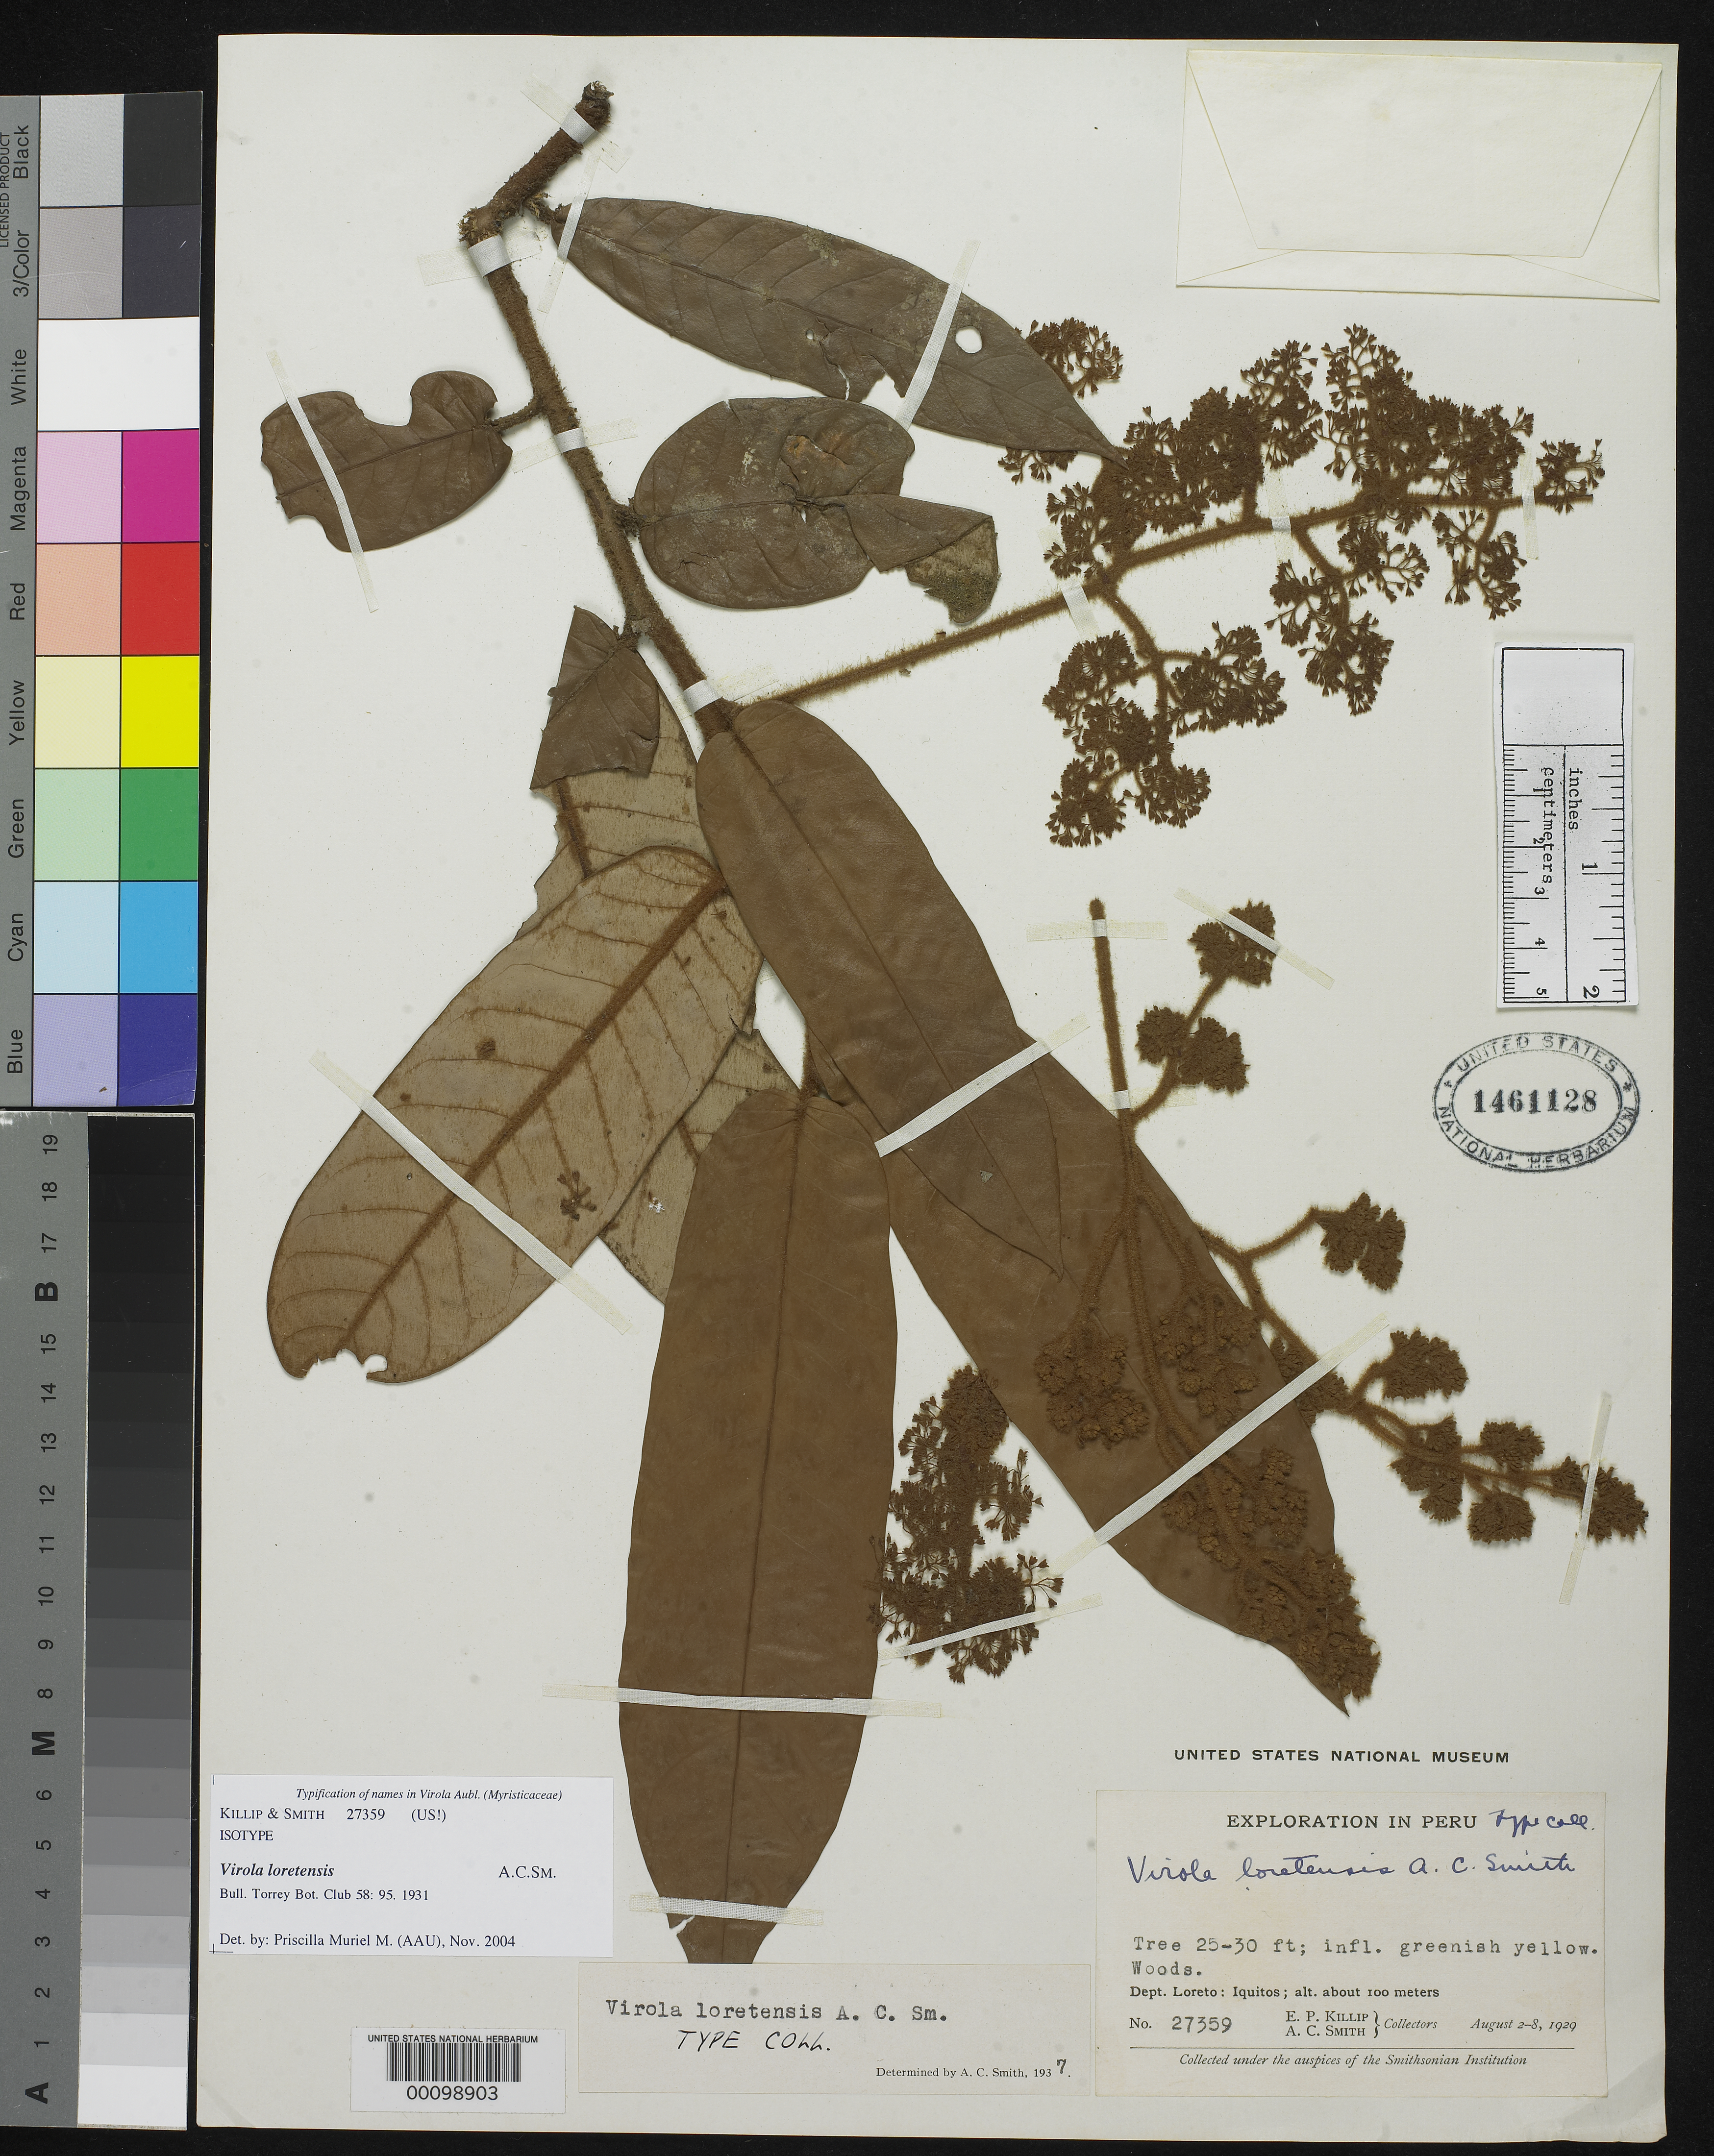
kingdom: Plantae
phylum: Tracheophyta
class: Magnoliopsida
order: Magnoliales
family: Myristicaceae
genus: Virola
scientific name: Virola loretensis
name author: A.C. Sm.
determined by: Muriel M., P., AAU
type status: Isotype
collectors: E. P. Killip & A. C. Smith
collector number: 27359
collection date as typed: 02 Aug 1929 to 08 Aug 1929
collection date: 1929-08-02/1929-08-08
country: Peru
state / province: Loreto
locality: Iquitos.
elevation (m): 100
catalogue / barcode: US 1461128